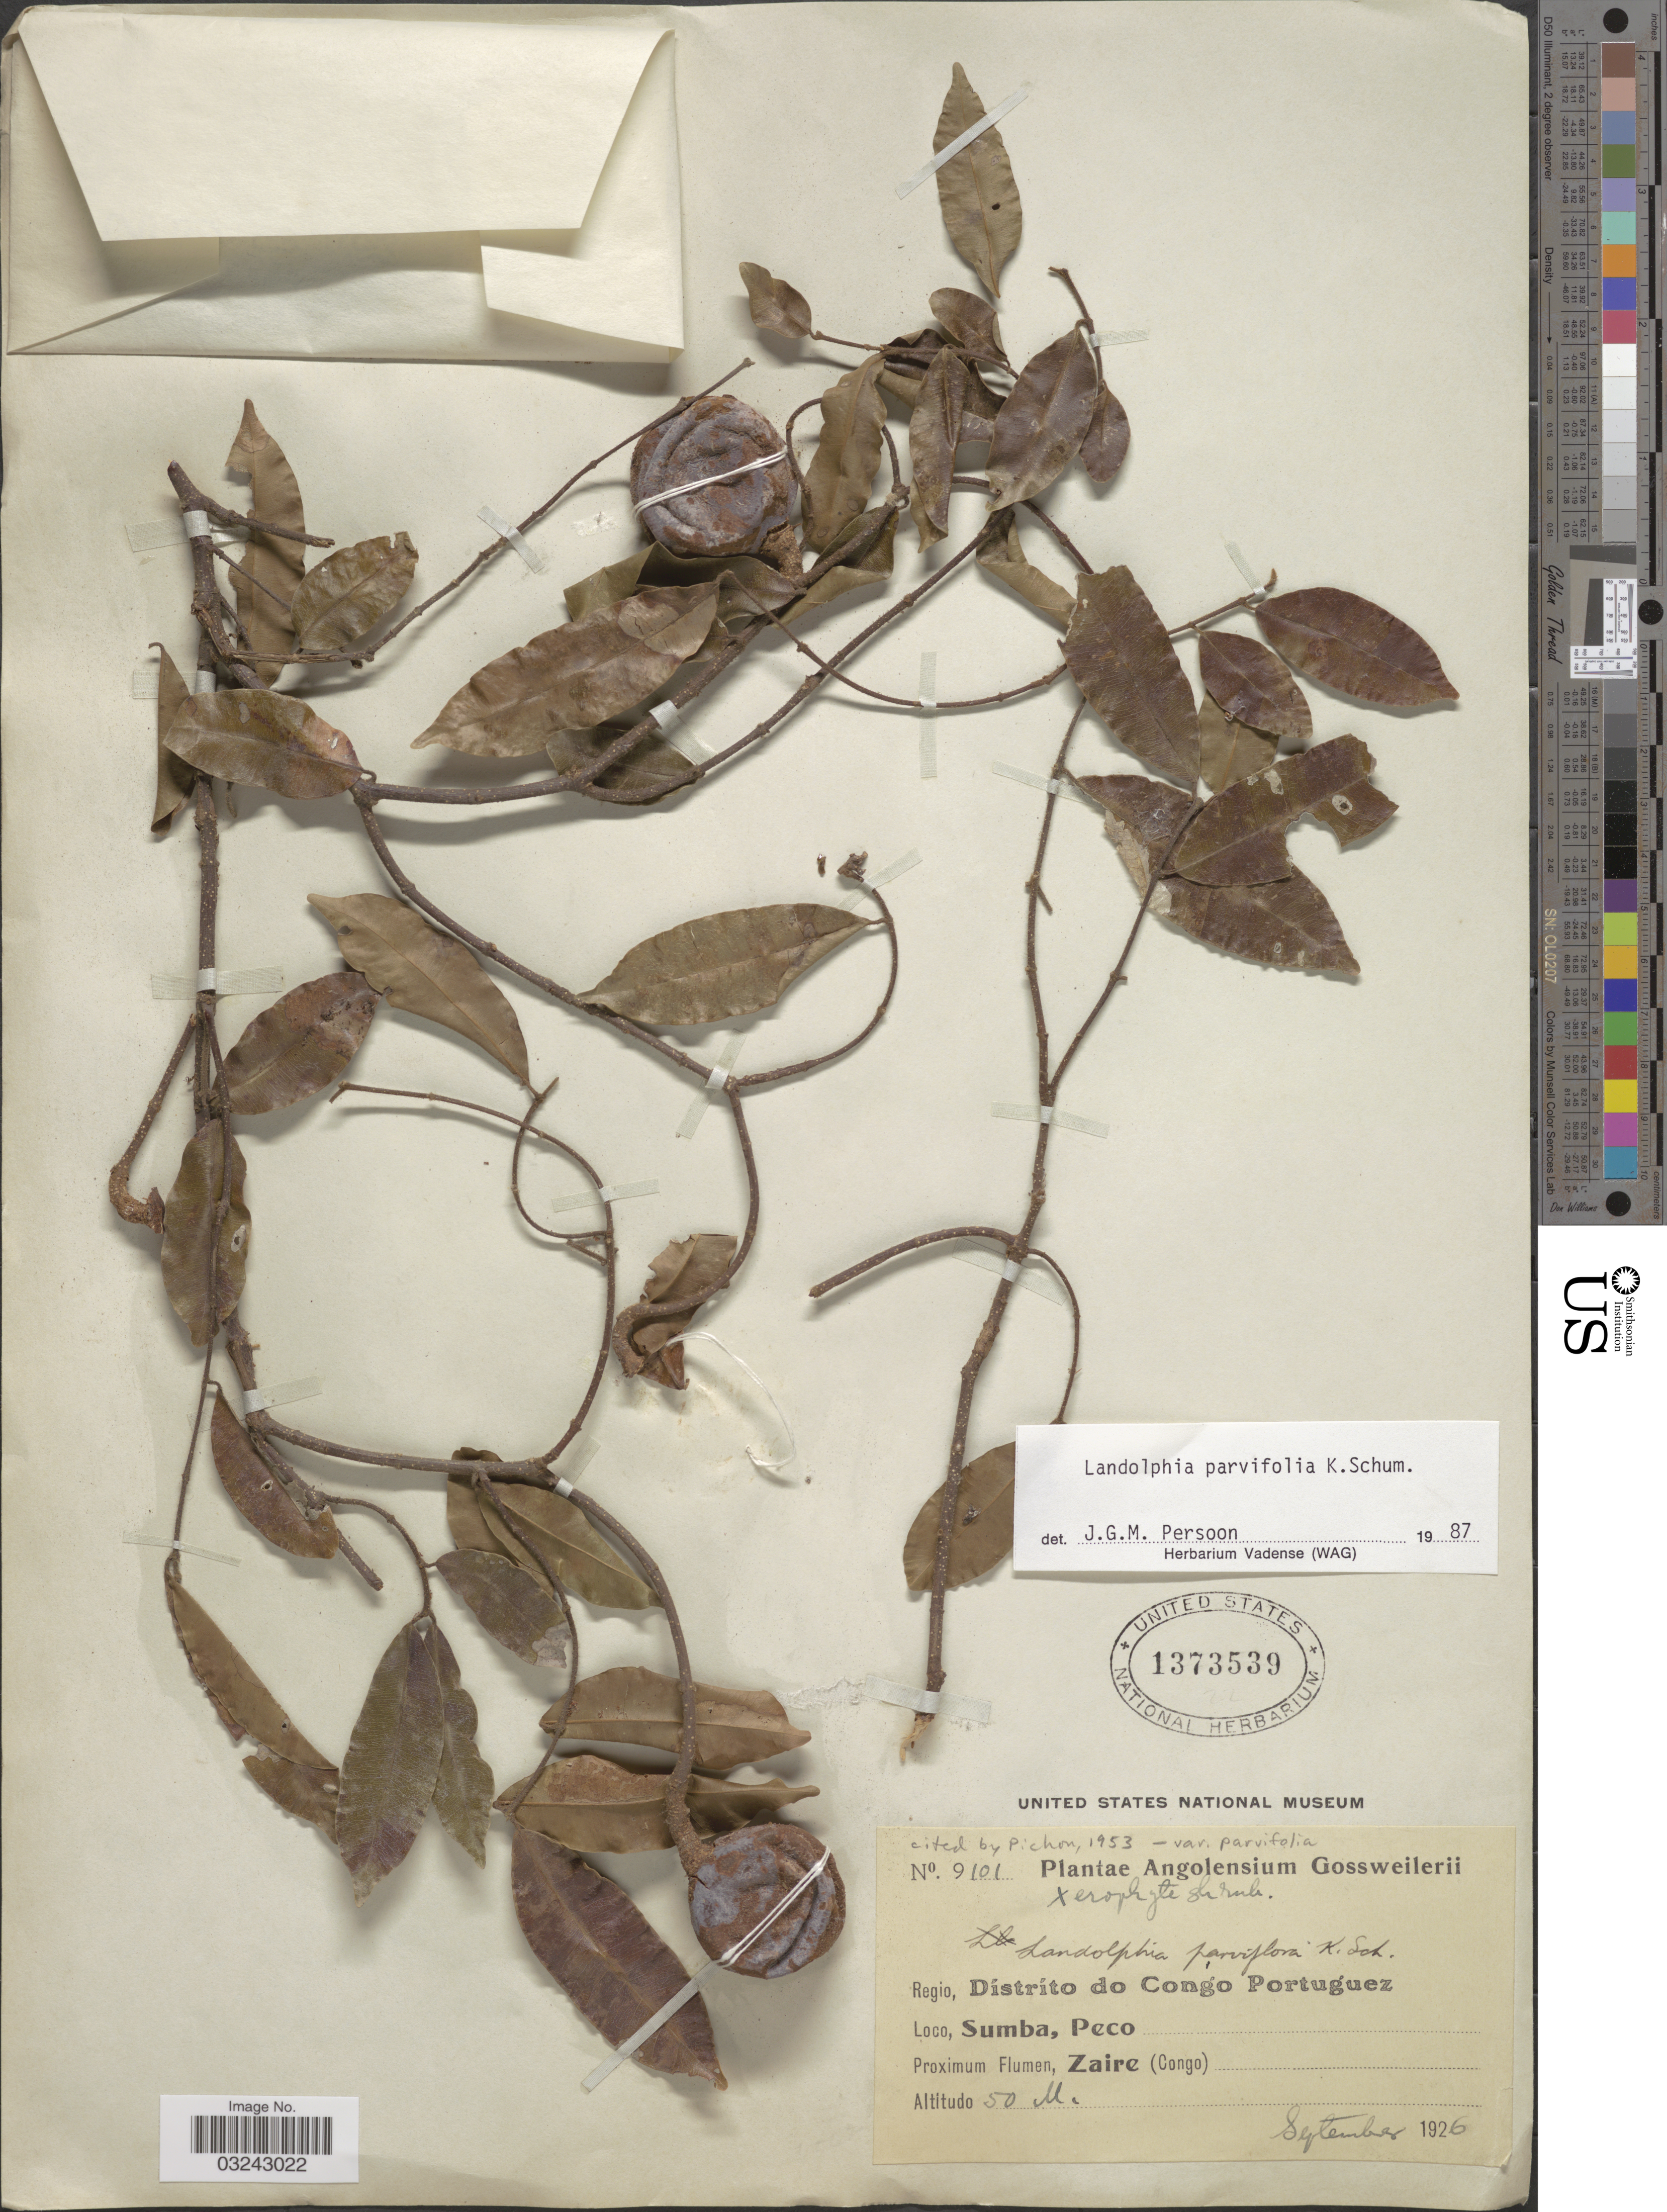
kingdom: Plantae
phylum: Tracheophyta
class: Magnoliopsida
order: Gentianales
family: Apocynaceae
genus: Landolphia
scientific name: Landolphia parvifolia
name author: K. Schum.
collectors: -. Gossweiler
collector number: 9101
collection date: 1926-09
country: Angola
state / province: Zaire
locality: Regio, Dístríto de Congo Portuguez, Sumba, Peco. (Congo).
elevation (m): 50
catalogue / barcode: US 1373539